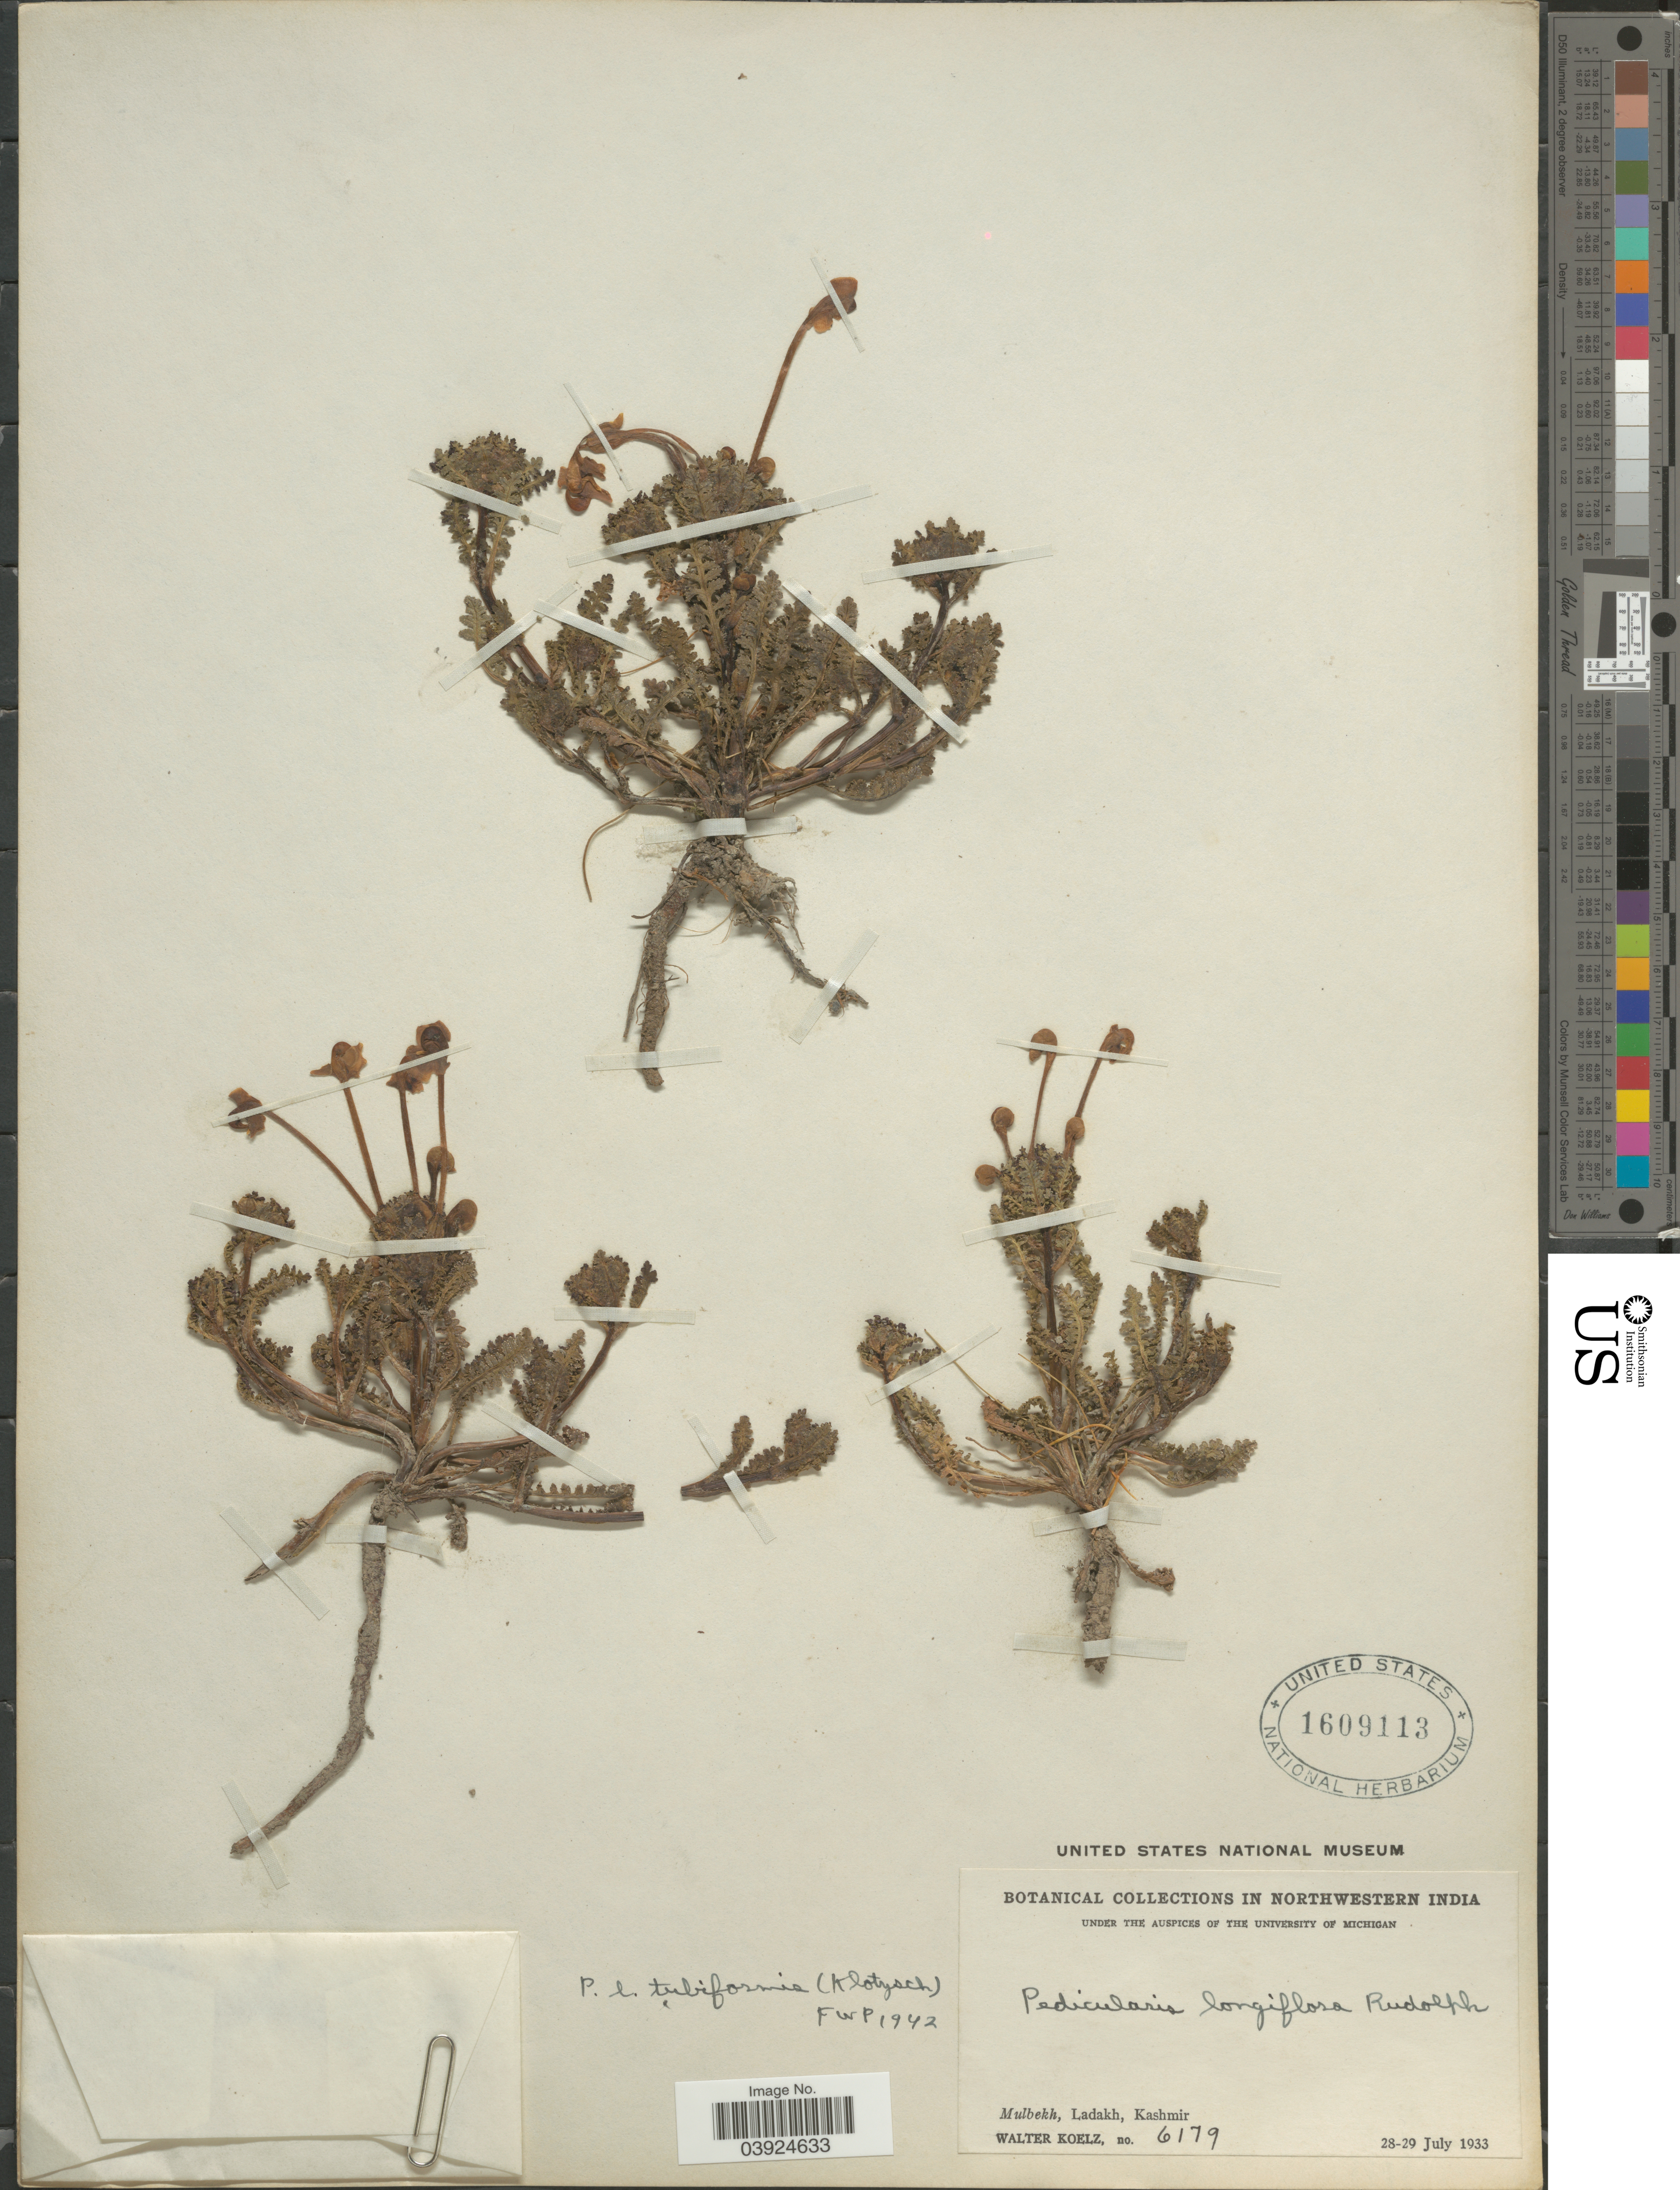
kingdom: Plantae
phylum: Tracheophyta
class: Magnoliopsida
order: Lamiales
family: Orobanchaceae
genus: Pedicularis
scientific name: Pedicularis longiflora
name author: Rudolph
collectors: W. N. Koelz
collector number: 6179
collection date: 1933-07-28/1933-07-29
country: India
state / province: Jammu and Kashmir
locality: Northwestern India. Mulbekh, Ladakh, Kashmir.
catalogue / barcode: US 1609113